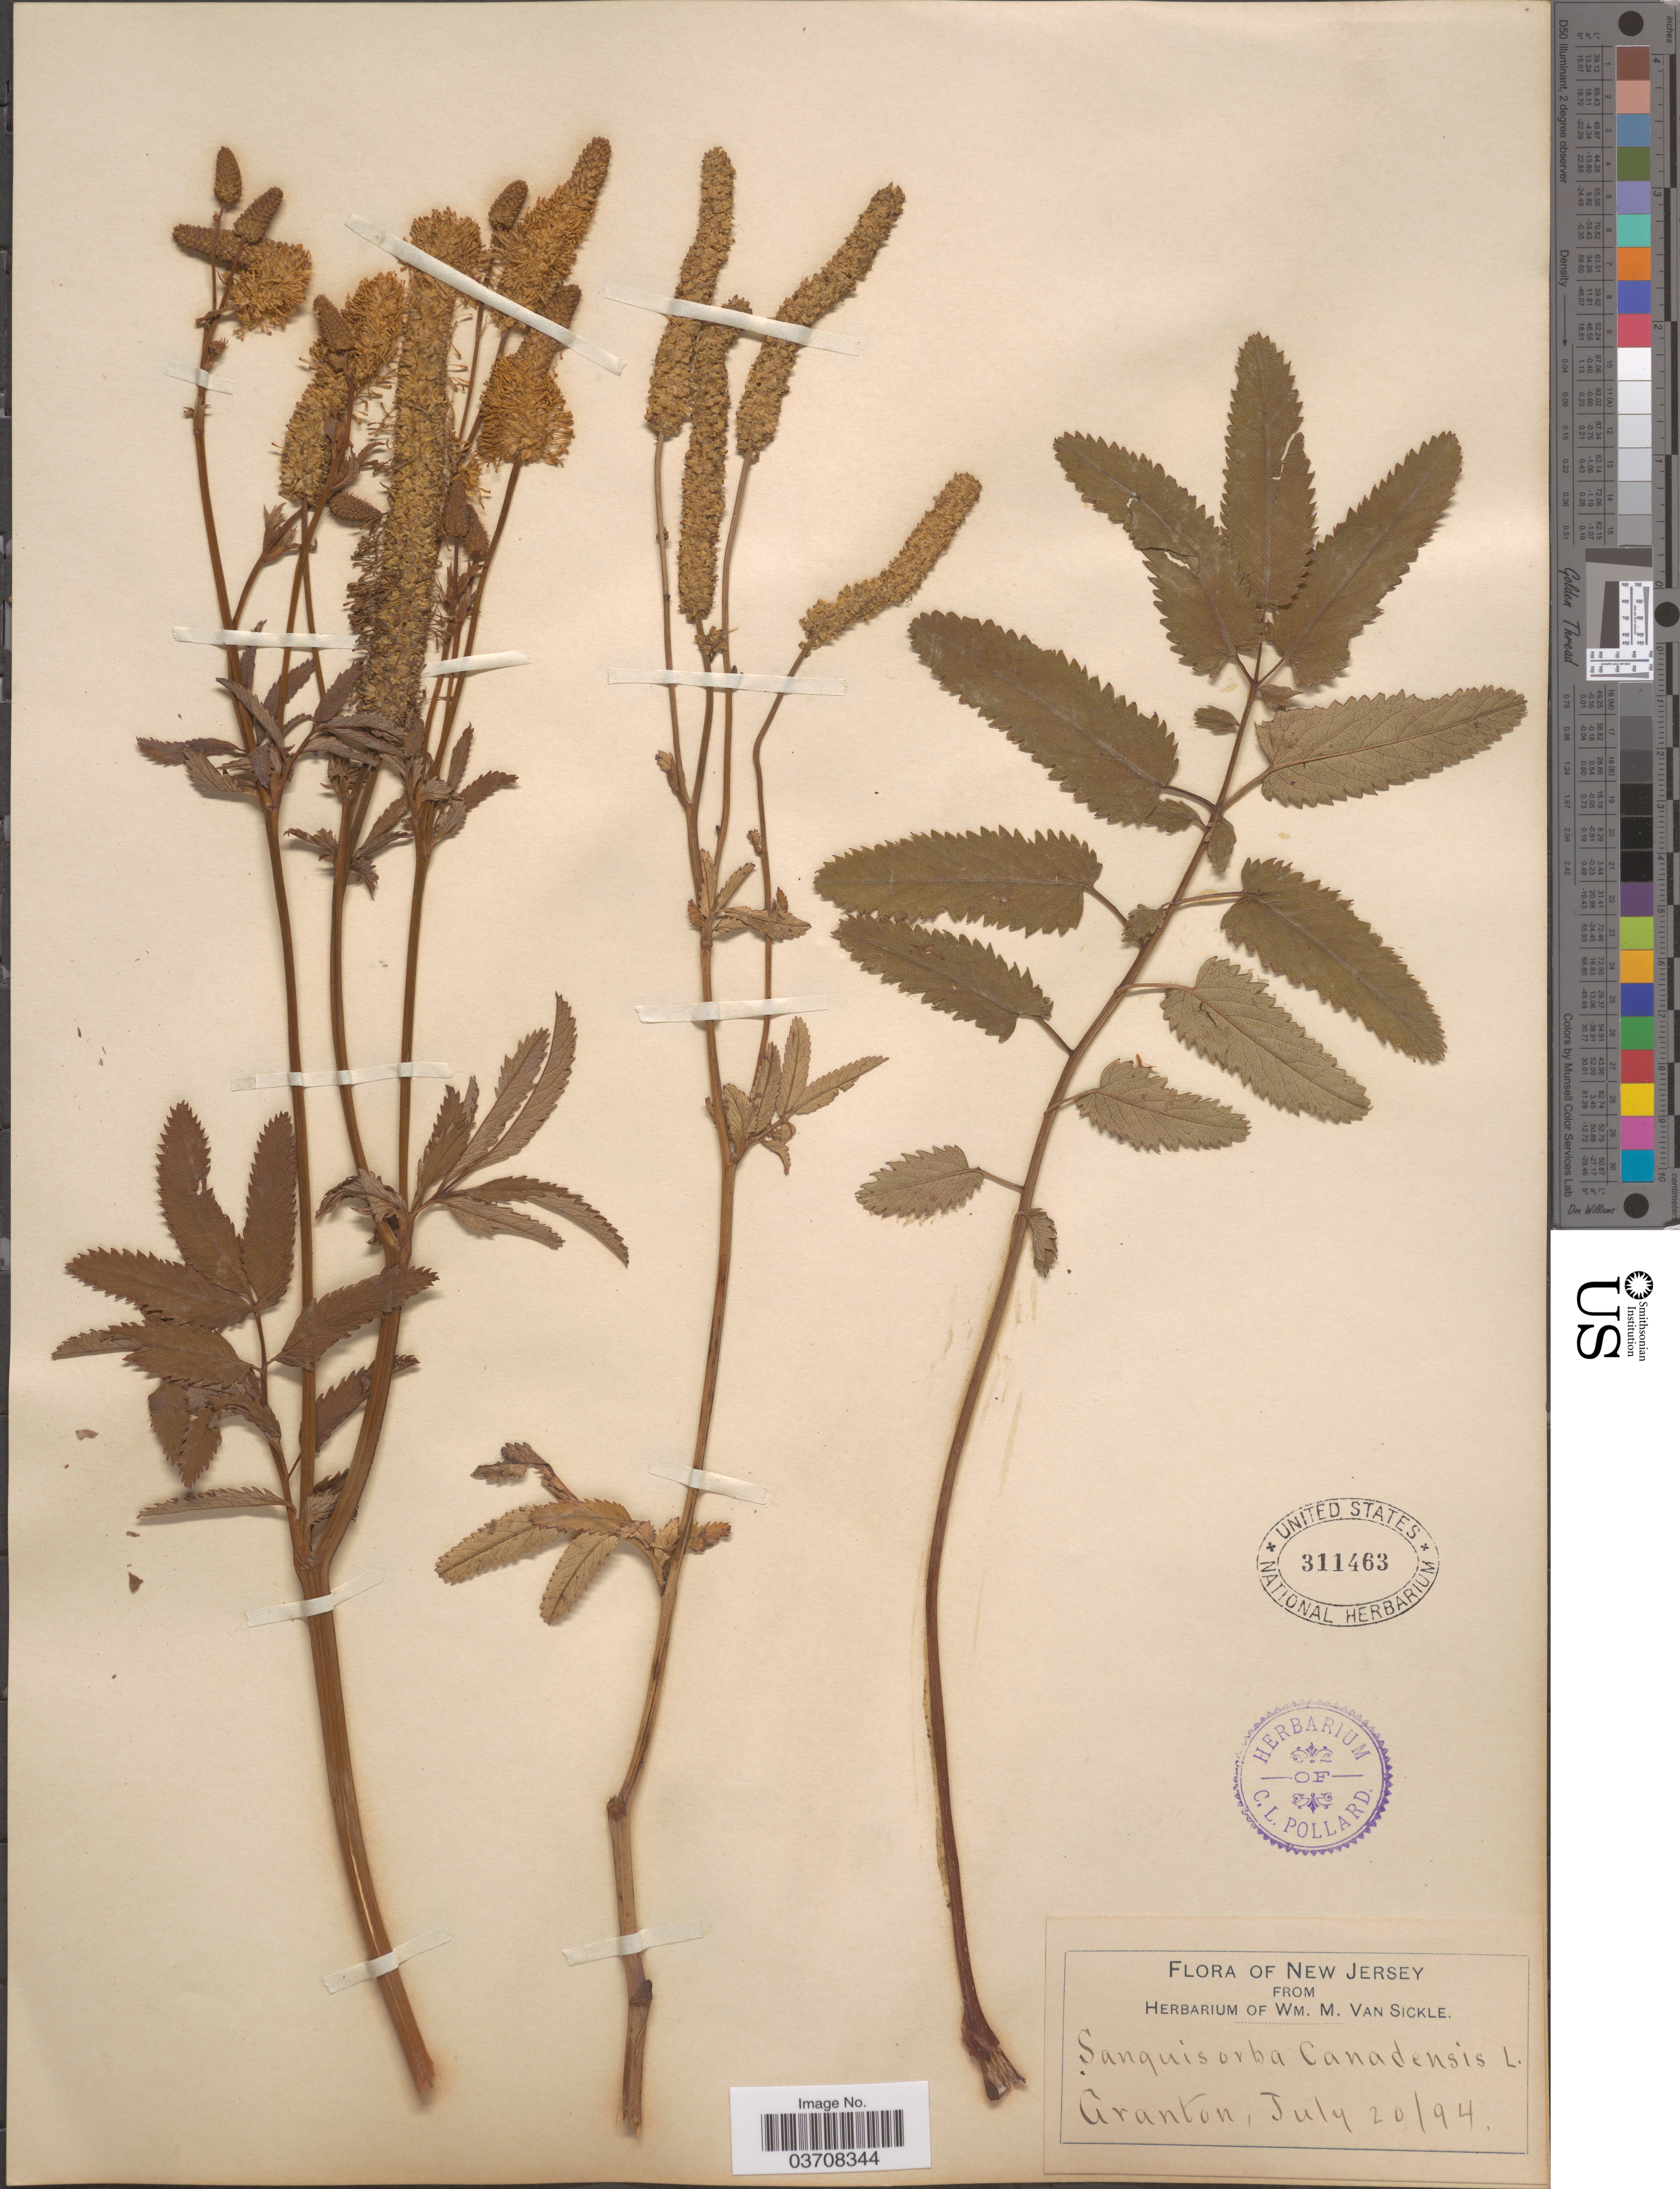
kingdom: Plantae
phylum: Tracheophyta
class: Magnoliopsida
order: Rosales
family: Rosaceae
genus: Sanguisorba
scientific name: Sanguisorba canadensis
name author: L.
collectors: ex herb. Wm. M. Van Sickle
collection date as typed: Transcribed d/m/y: 20/7/94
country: United States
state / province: New Jersey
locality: Granton.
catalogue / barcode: US 311463